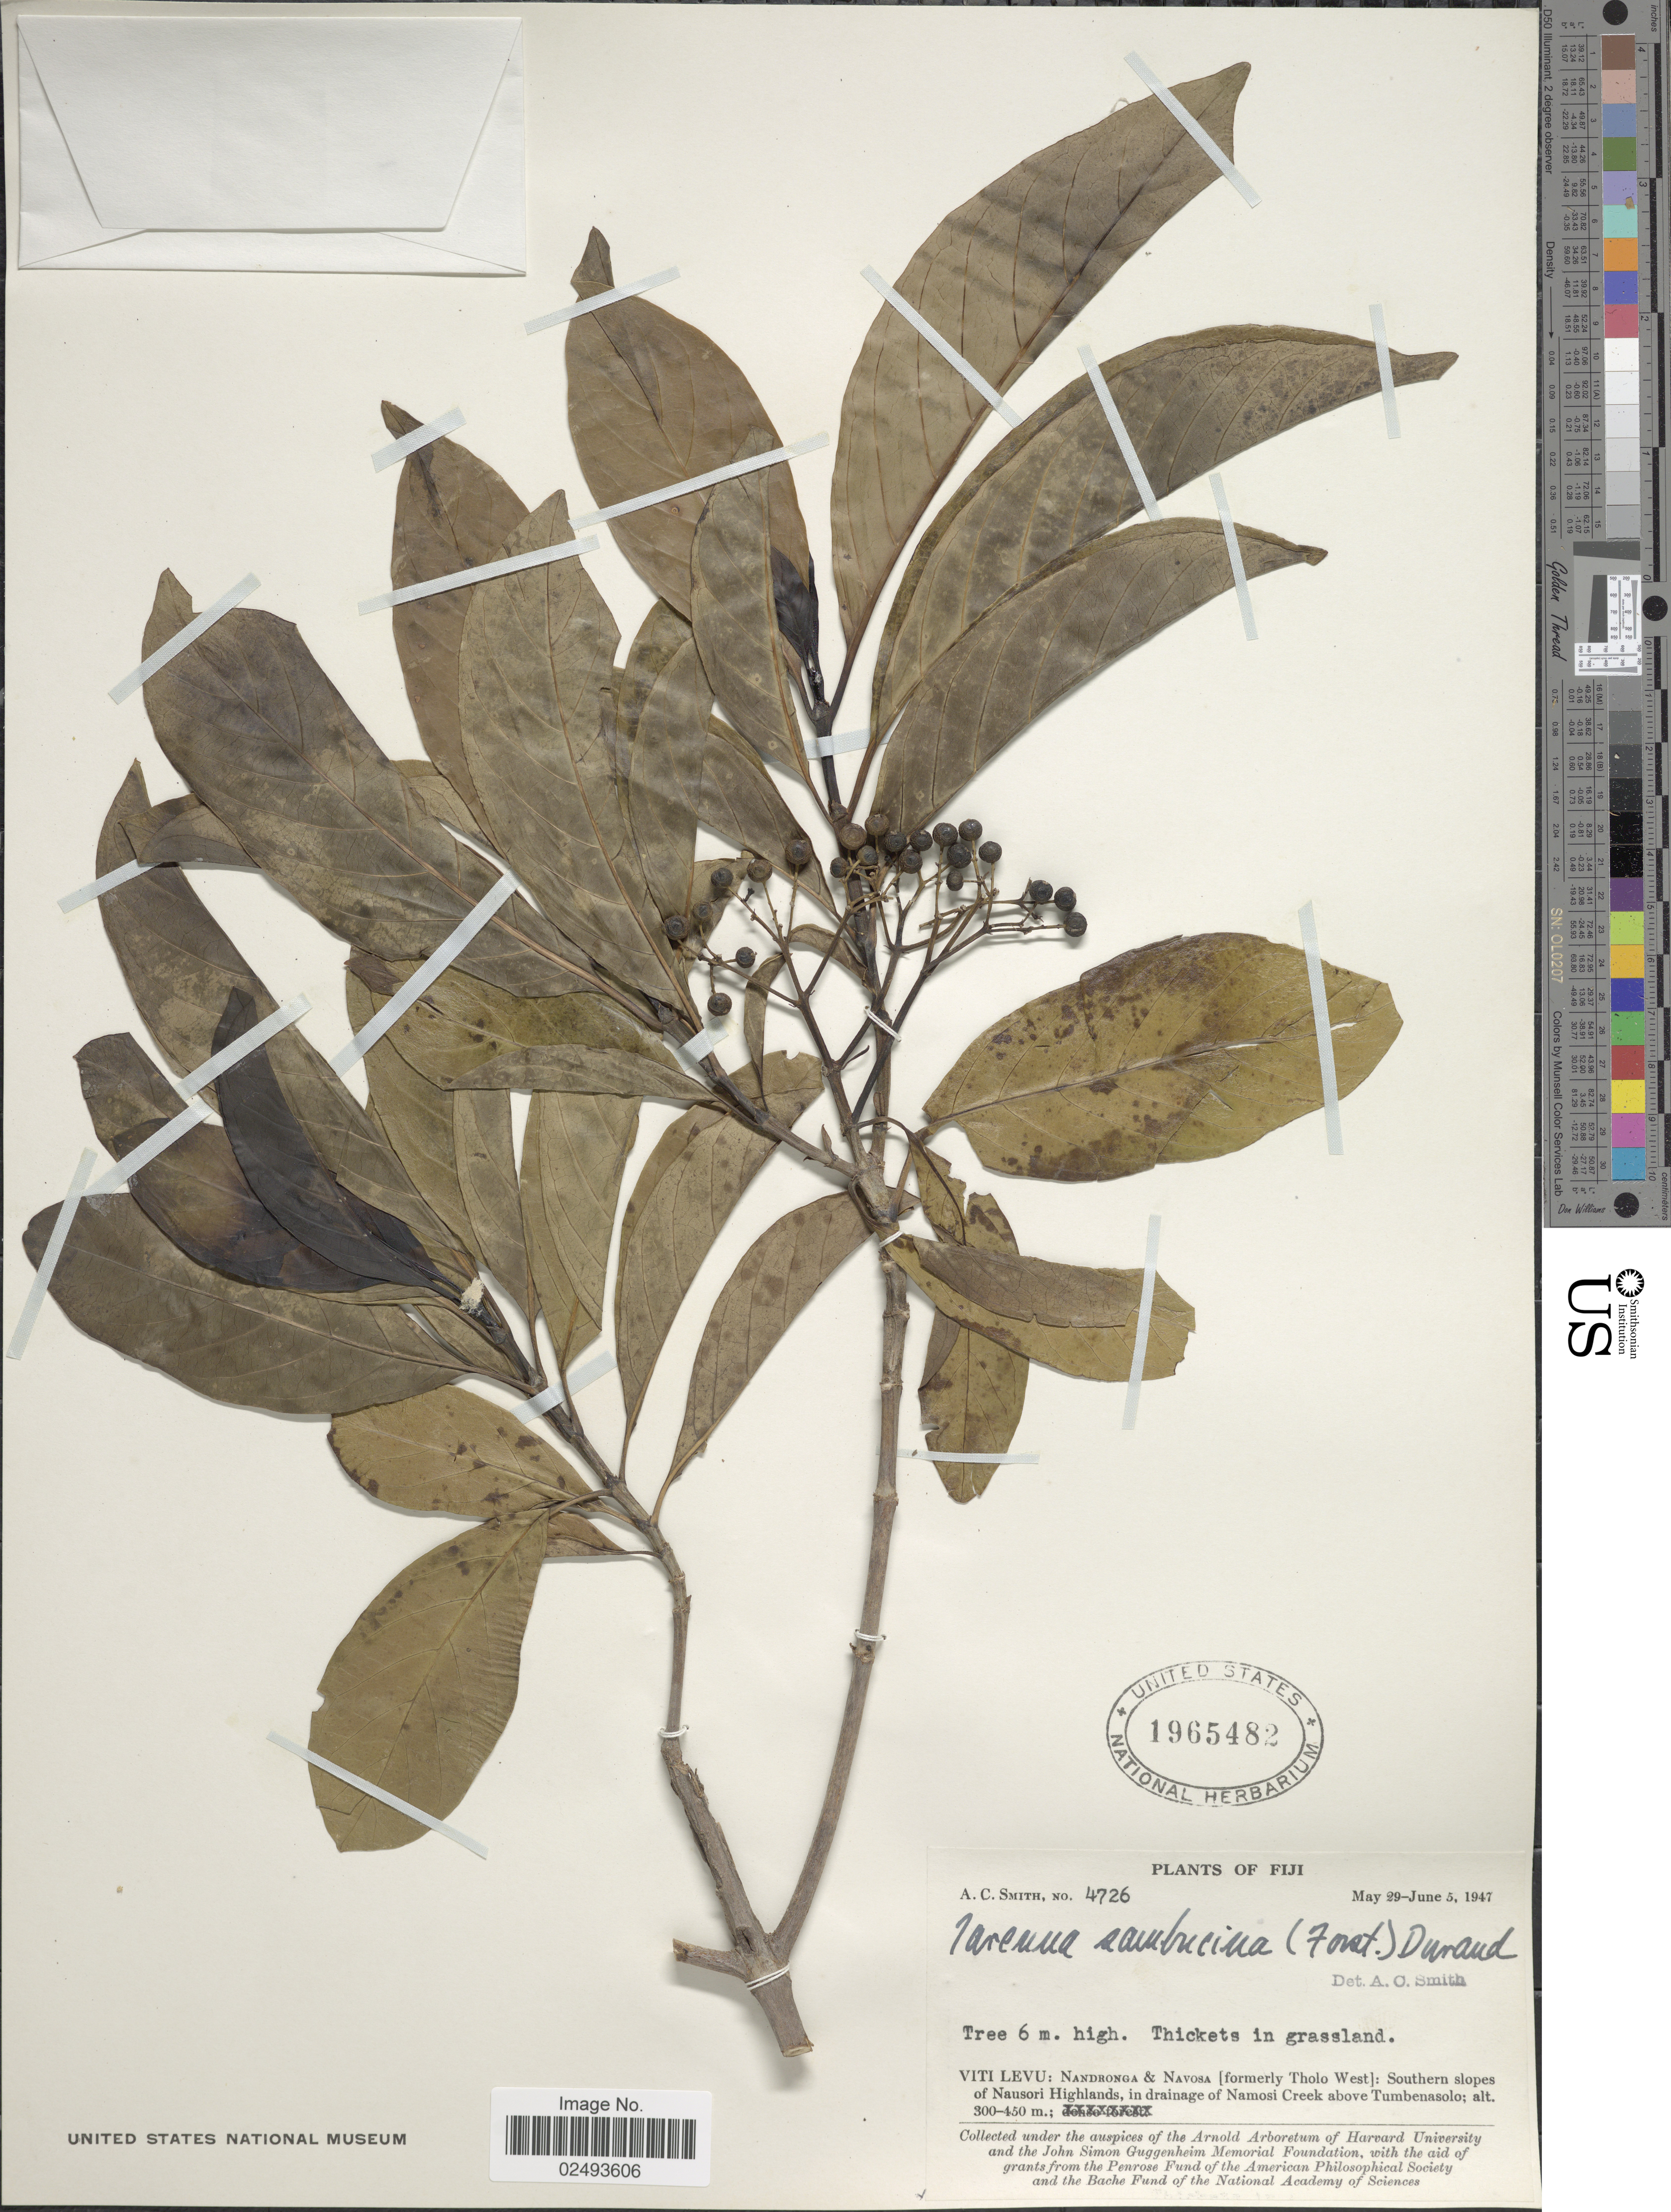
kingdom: Plantae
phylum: Tracheophyta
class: Magnoliopsida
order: Gentianales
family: Rubiaceae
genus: Tarenna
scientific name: Tarenna sambucina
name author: (G. Forst.) Drake ex Durand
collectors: A. C. Smith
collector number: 4726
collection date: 1947-05-29/1947-06-05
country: Fiji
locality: Viti Levu: Nandronga & Navosa [formerly Tholo West]: Southern slopes of Nausori Highlands, in drainage of Namosi Creek above Tumbenasolo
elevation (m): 300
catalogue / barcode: US 1965482